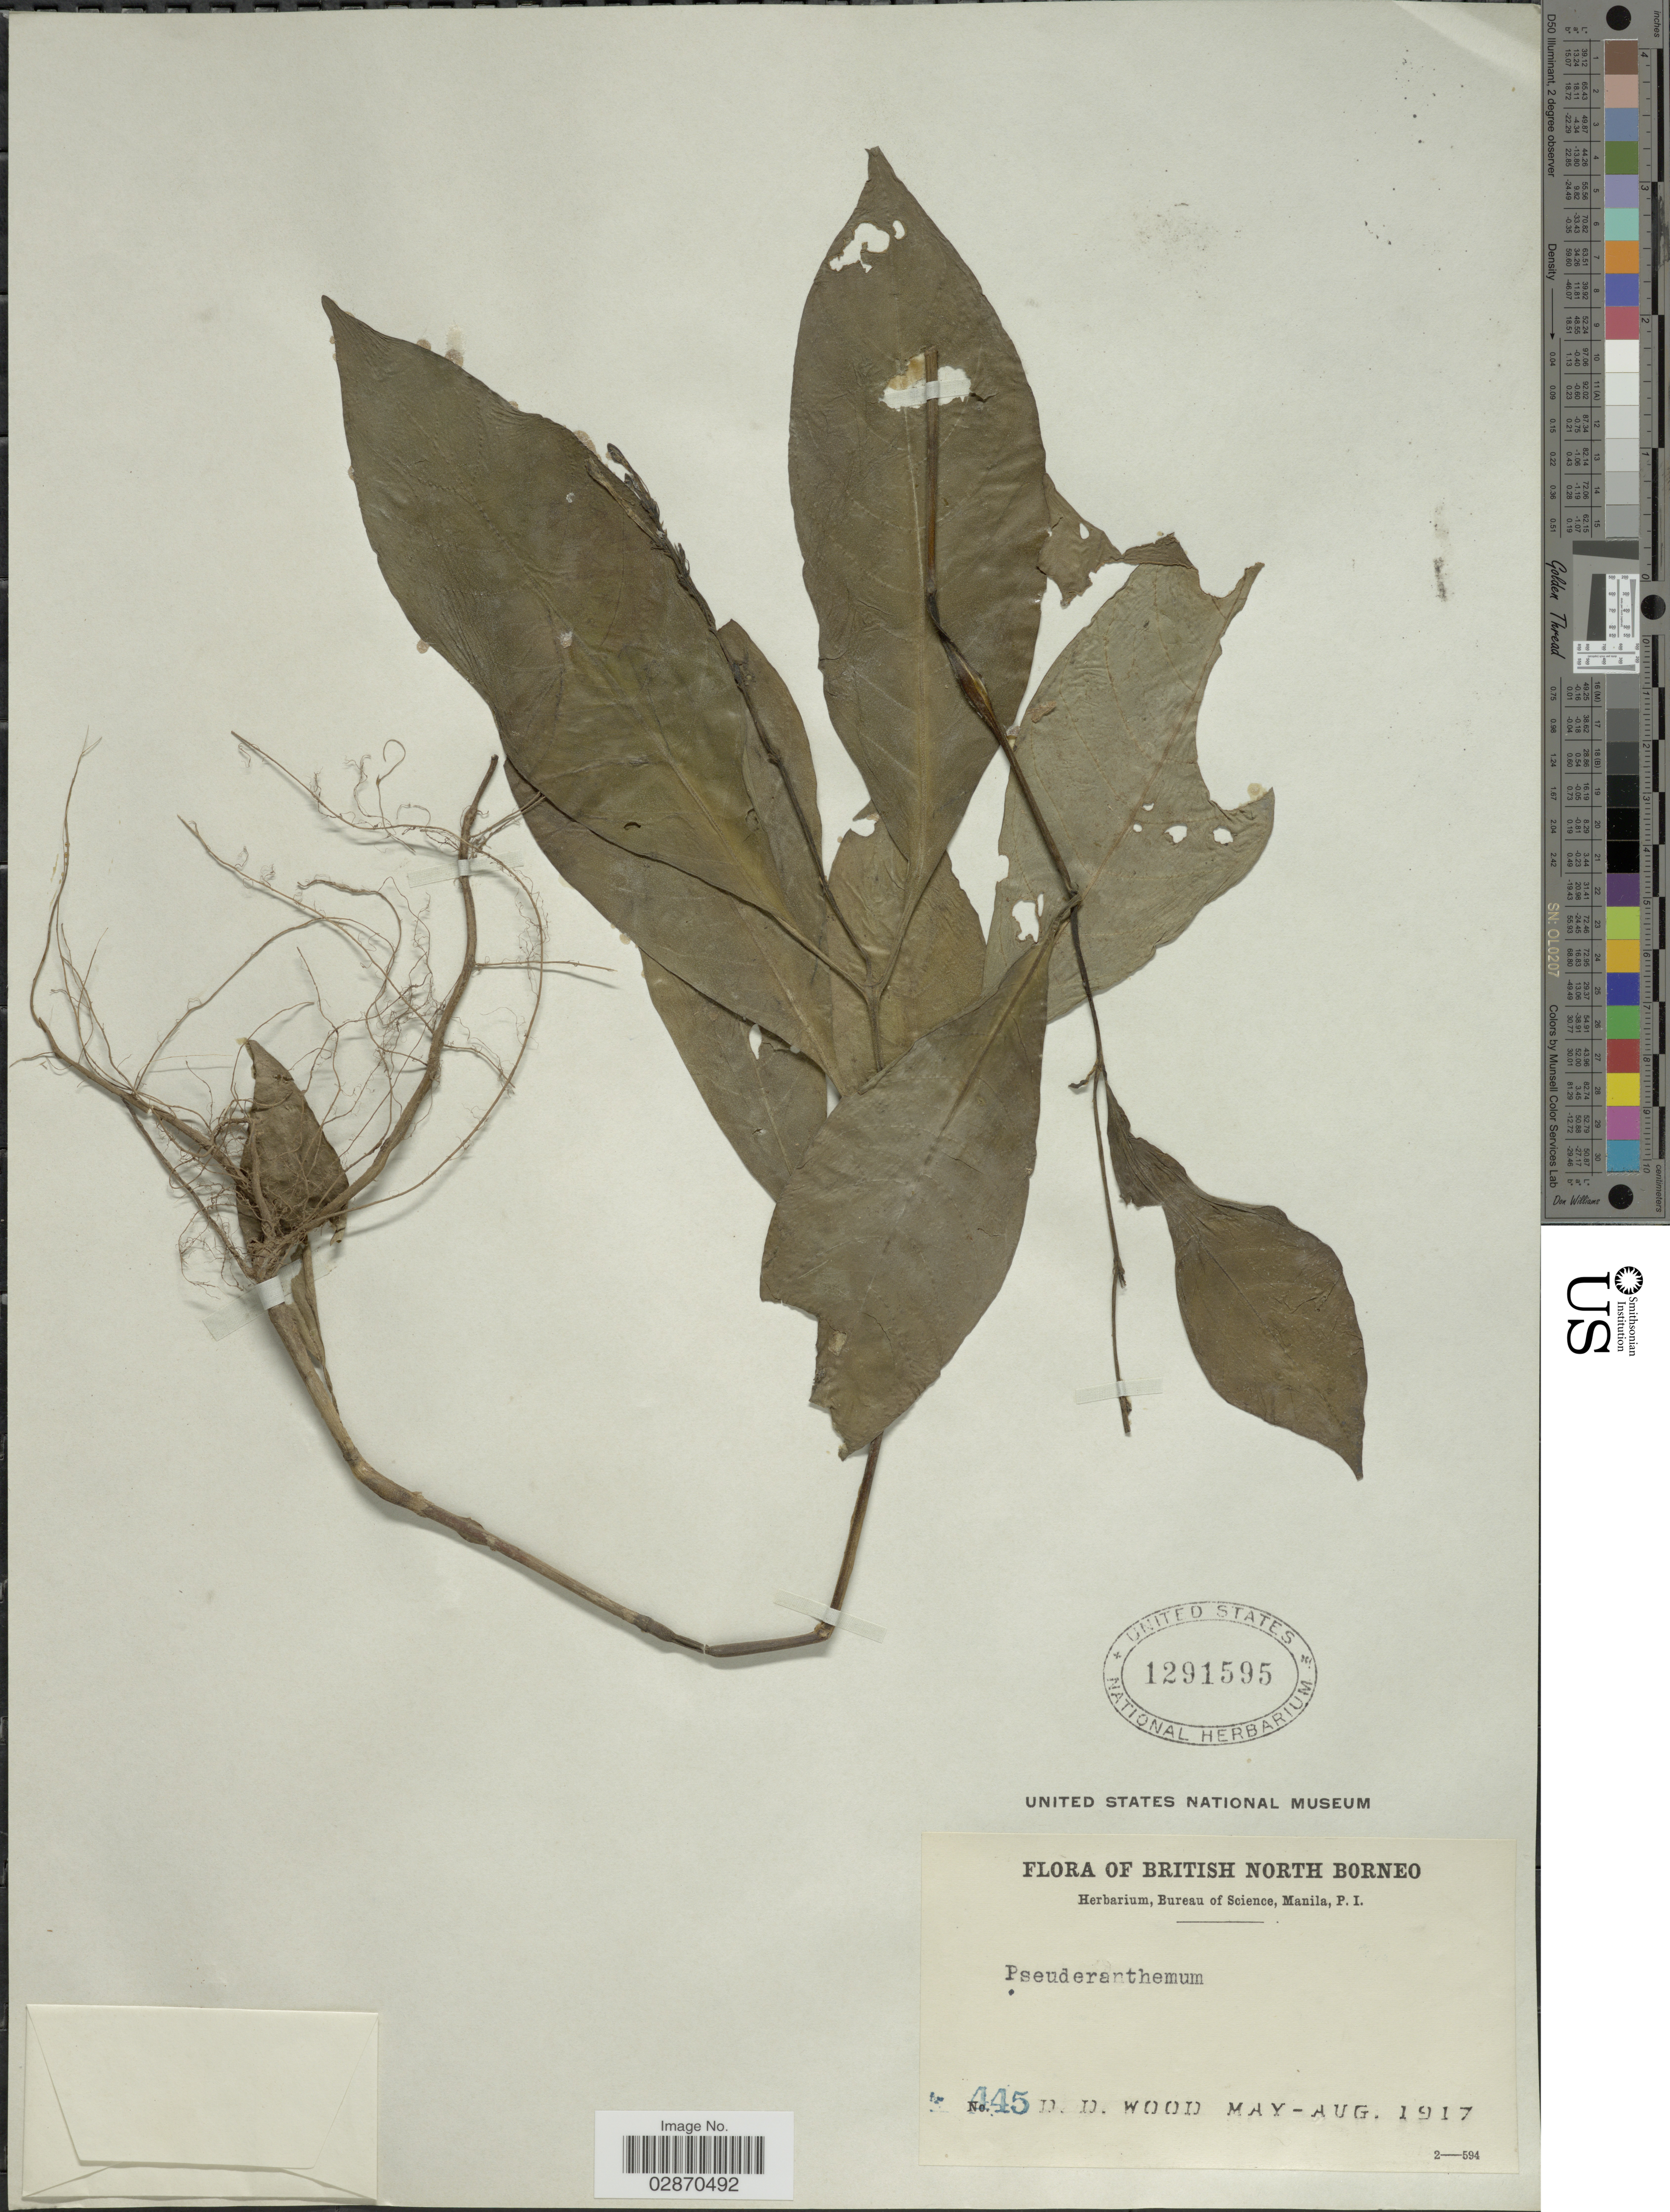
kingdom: Plantae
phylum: Tracheophyta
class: Magnoliopsida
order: Lamiales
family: Acanthaceae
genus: Pseuderanthemum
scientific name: Pseuderanthemum sp.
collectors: D. Wood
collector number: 445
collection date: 1917-05/1917-08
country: Malaysia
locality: British North Borneo.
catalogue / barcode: US 1291595